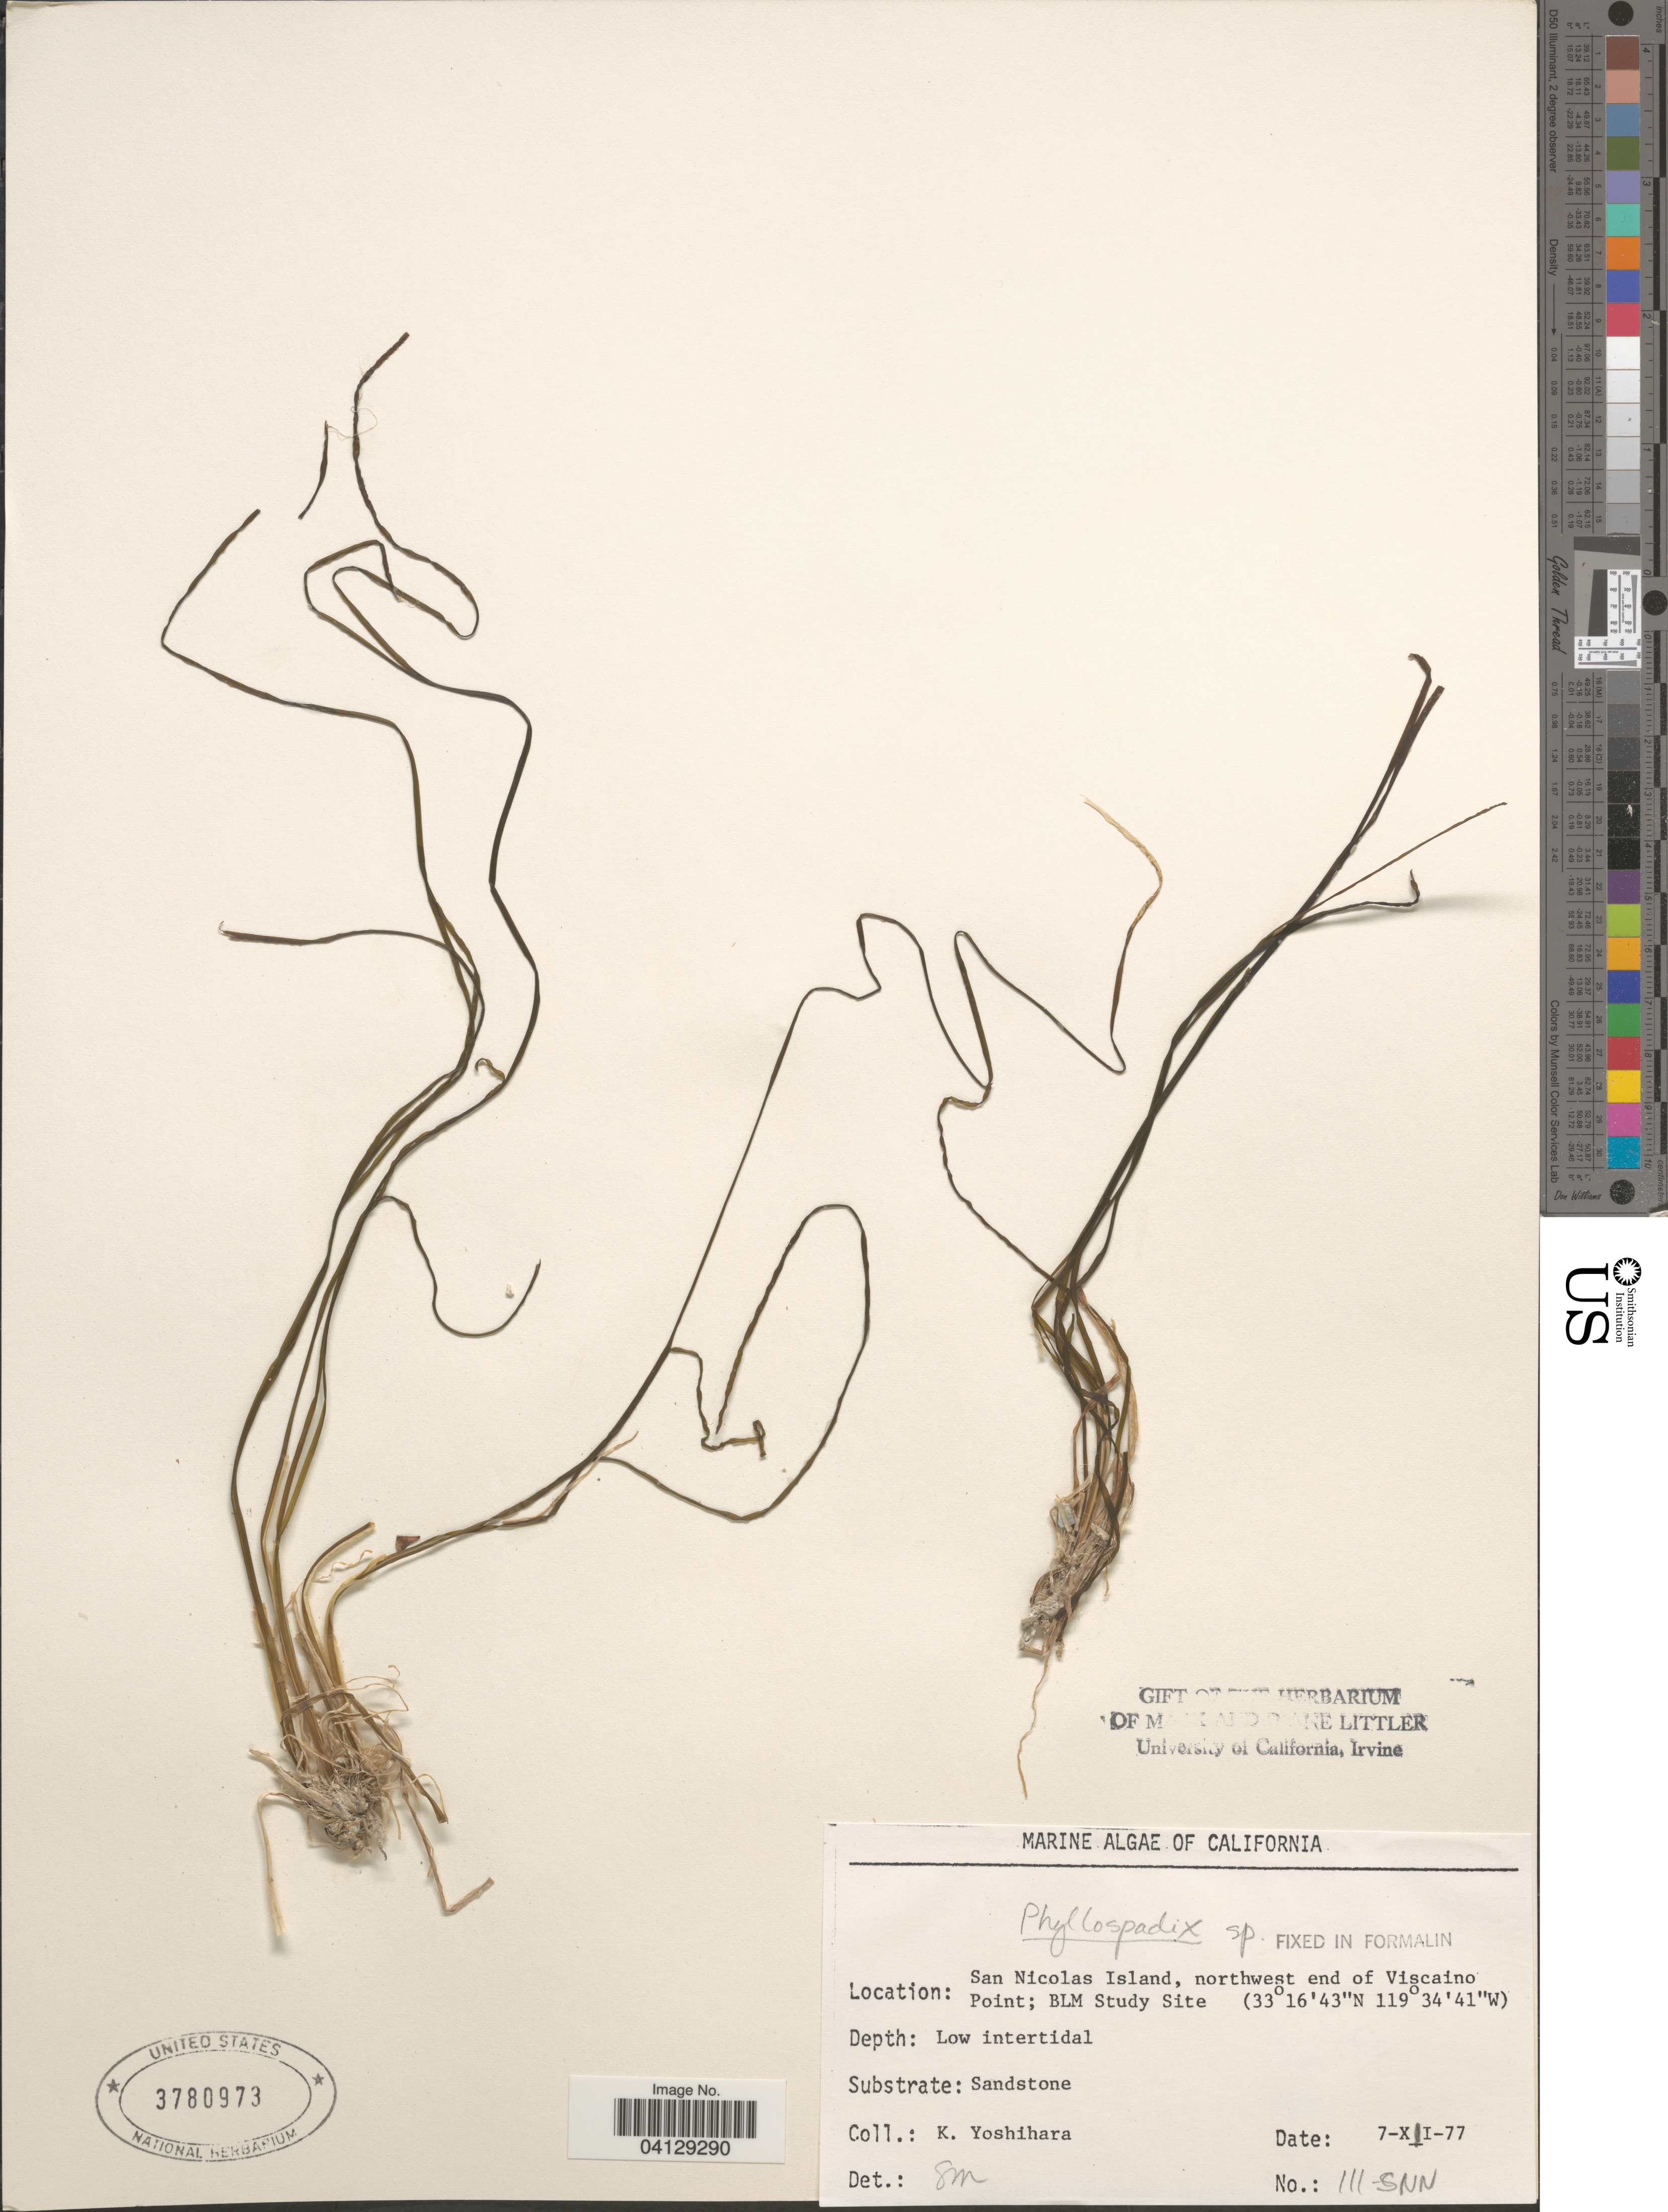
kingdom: Plantae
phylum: Tracheophyta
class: Liliopsida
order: Alismatales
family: Zosteraceae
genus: Phyllospadix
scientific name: Phyllospadix sp.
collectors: K. Yoshihara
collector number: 111-SNN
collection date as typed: Transcribed d/m/y: 7/12/77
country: United States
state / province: California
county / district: Ventura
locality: San Nicolas Island, northwest end of Viscaino Point; BLM Study Site.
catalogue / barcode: US 3780973